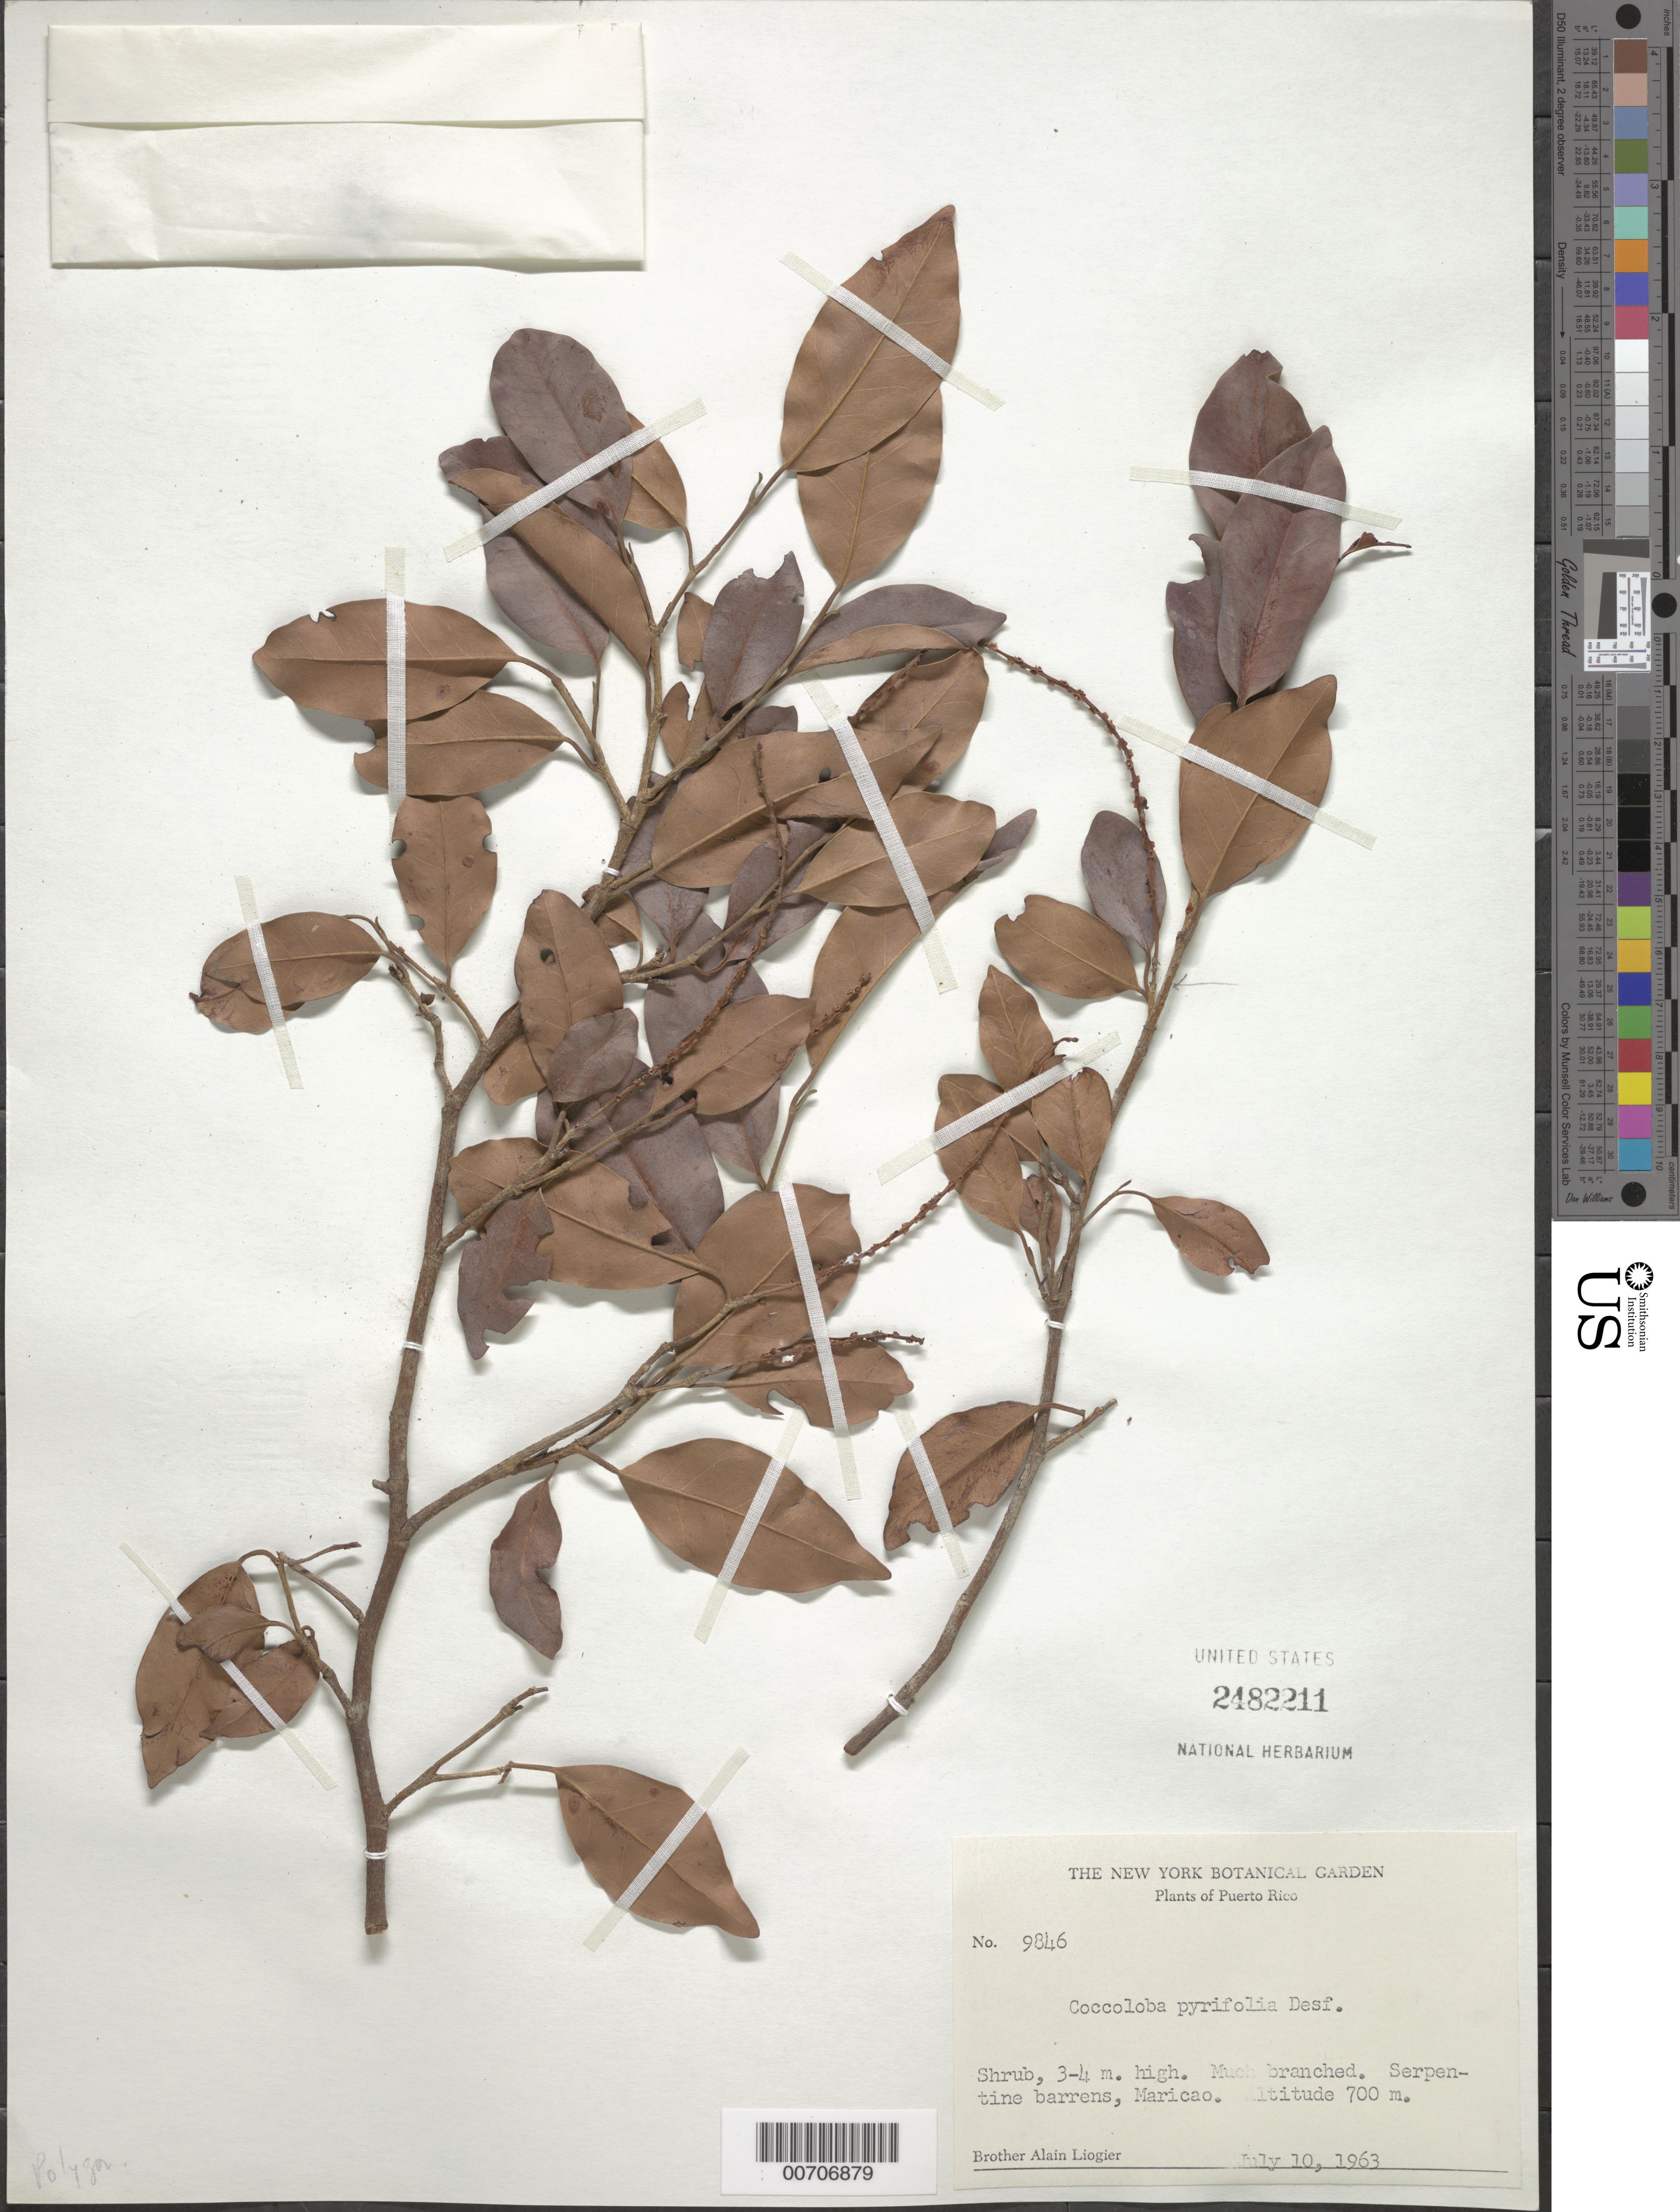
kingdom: Plantae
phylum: Tracheophyta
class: Magnoliopsida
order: Caryophyllales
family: Polygonaceae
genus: Coccoloba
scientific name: Coccoloba pyrifolia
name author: Desf.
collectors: A. H. Liogier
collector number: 9846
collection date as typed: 10 Jul 1963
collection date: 1963-07-10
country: Puerto Rico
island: Greater Antilles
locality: Maricao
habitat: Serpentine barrens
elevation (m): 700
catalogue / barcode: US 2482211